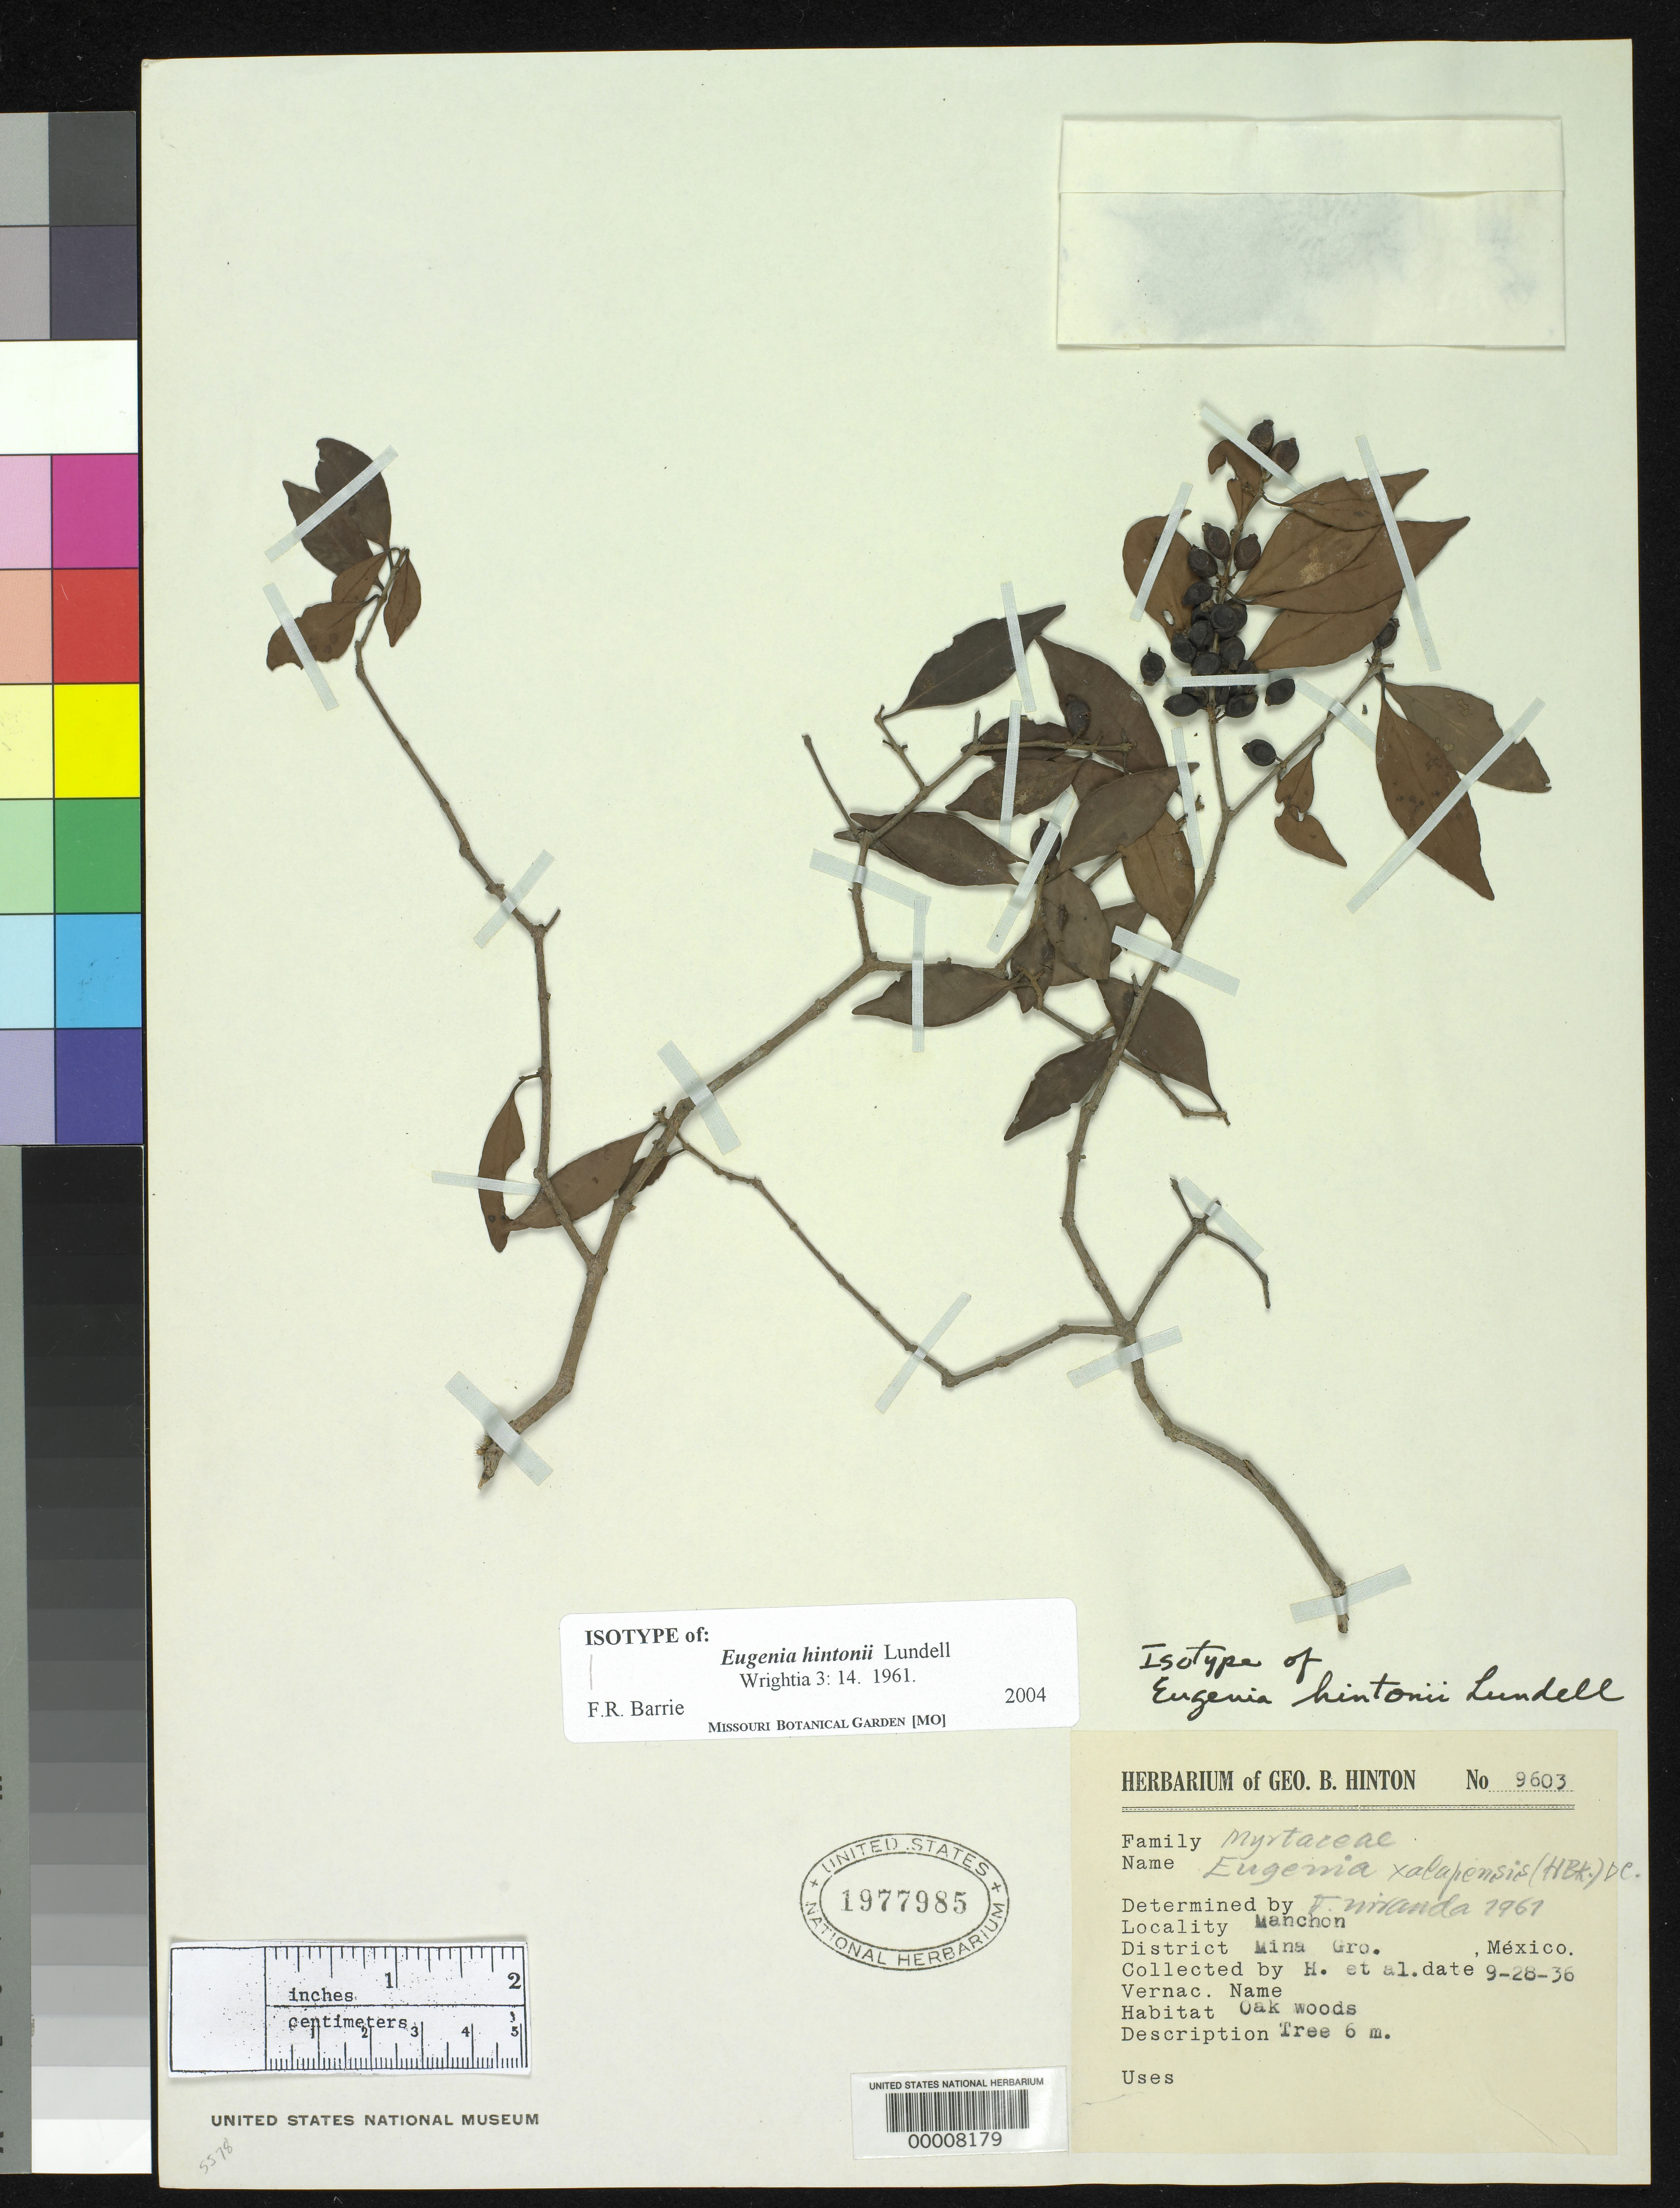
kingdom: Plantae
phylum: Tracheophyta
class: Magnoliopsida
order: Myrtales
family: Myrtaceae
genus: Eugenia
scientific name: Eugenia hintonii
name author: Lundell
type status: Isotype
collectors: G. B. Hinton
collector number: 9603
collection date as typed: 28 Sep 1936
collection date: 1936-09-28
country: Mexico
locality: Manchon.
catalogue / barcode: US 1977985